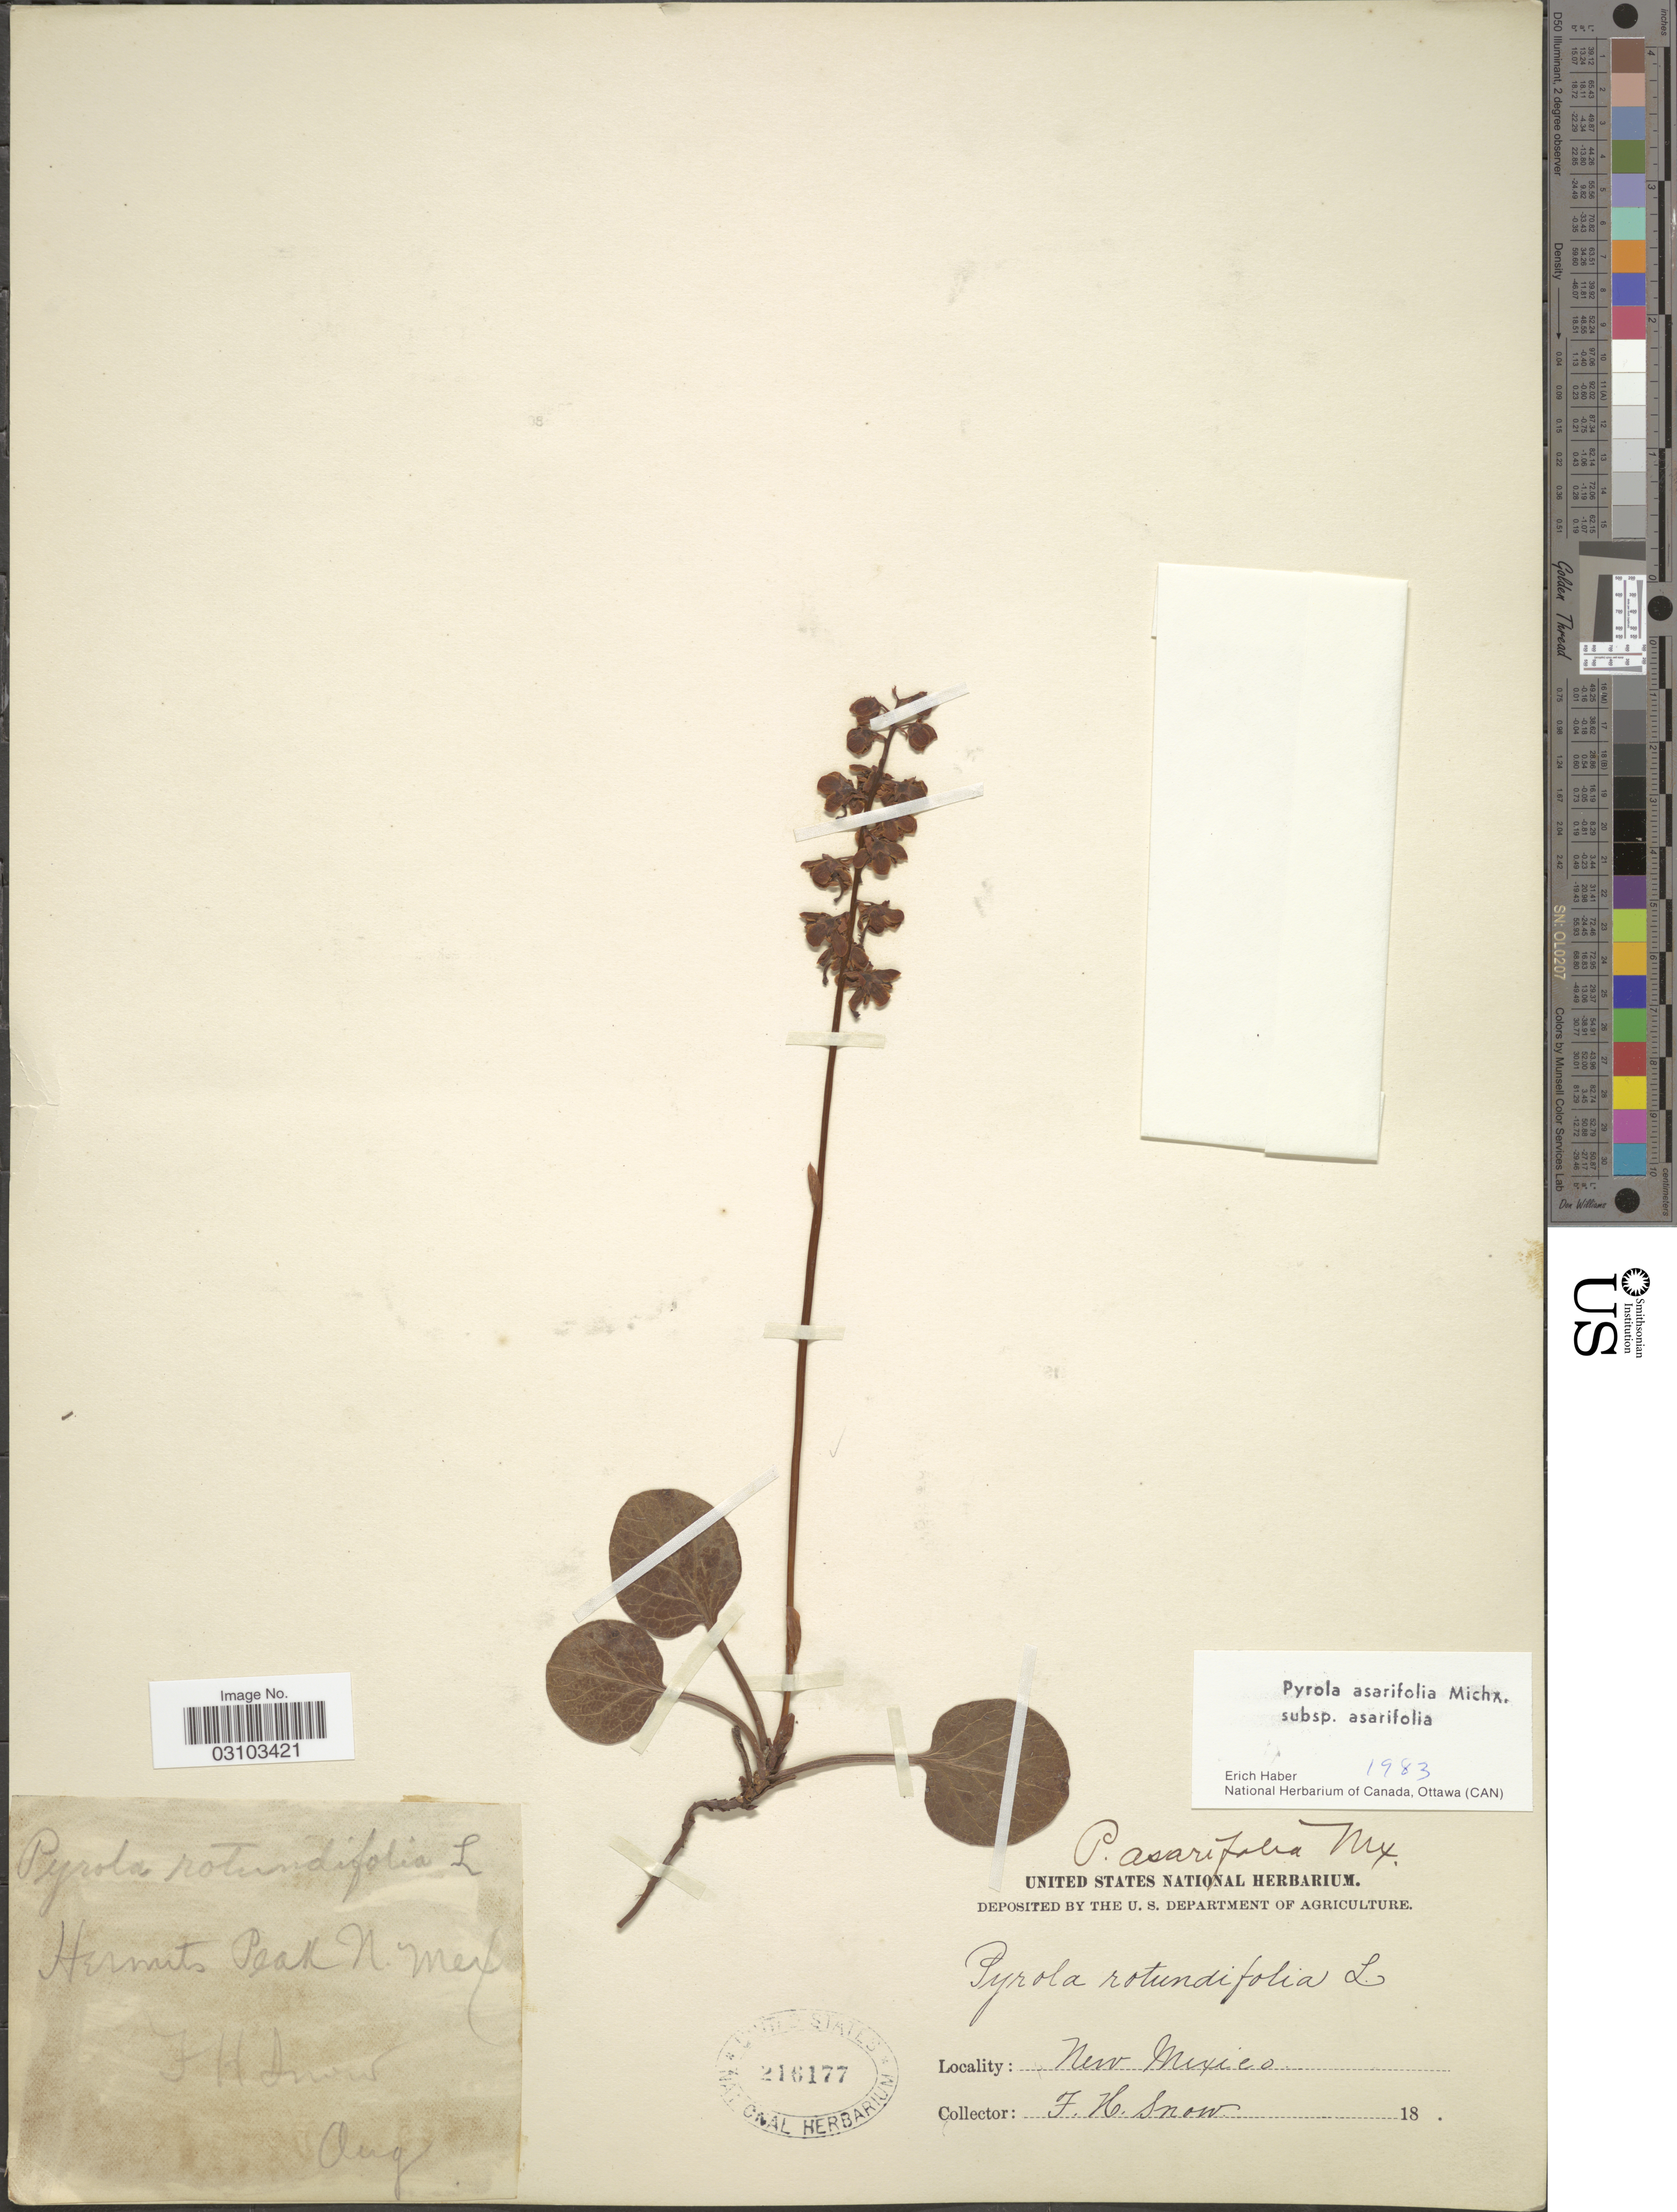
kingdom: Plantae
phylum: Tracheophyta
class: Magnoliopsida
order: Ericales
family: Ericaceae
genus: Pyrola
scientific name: Pyrola asarifolia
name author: Michx.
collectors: F. H. Snow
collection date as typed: Aug 18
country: United States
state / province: New Mexico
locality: Hermits Peak.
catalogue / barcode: US 216177